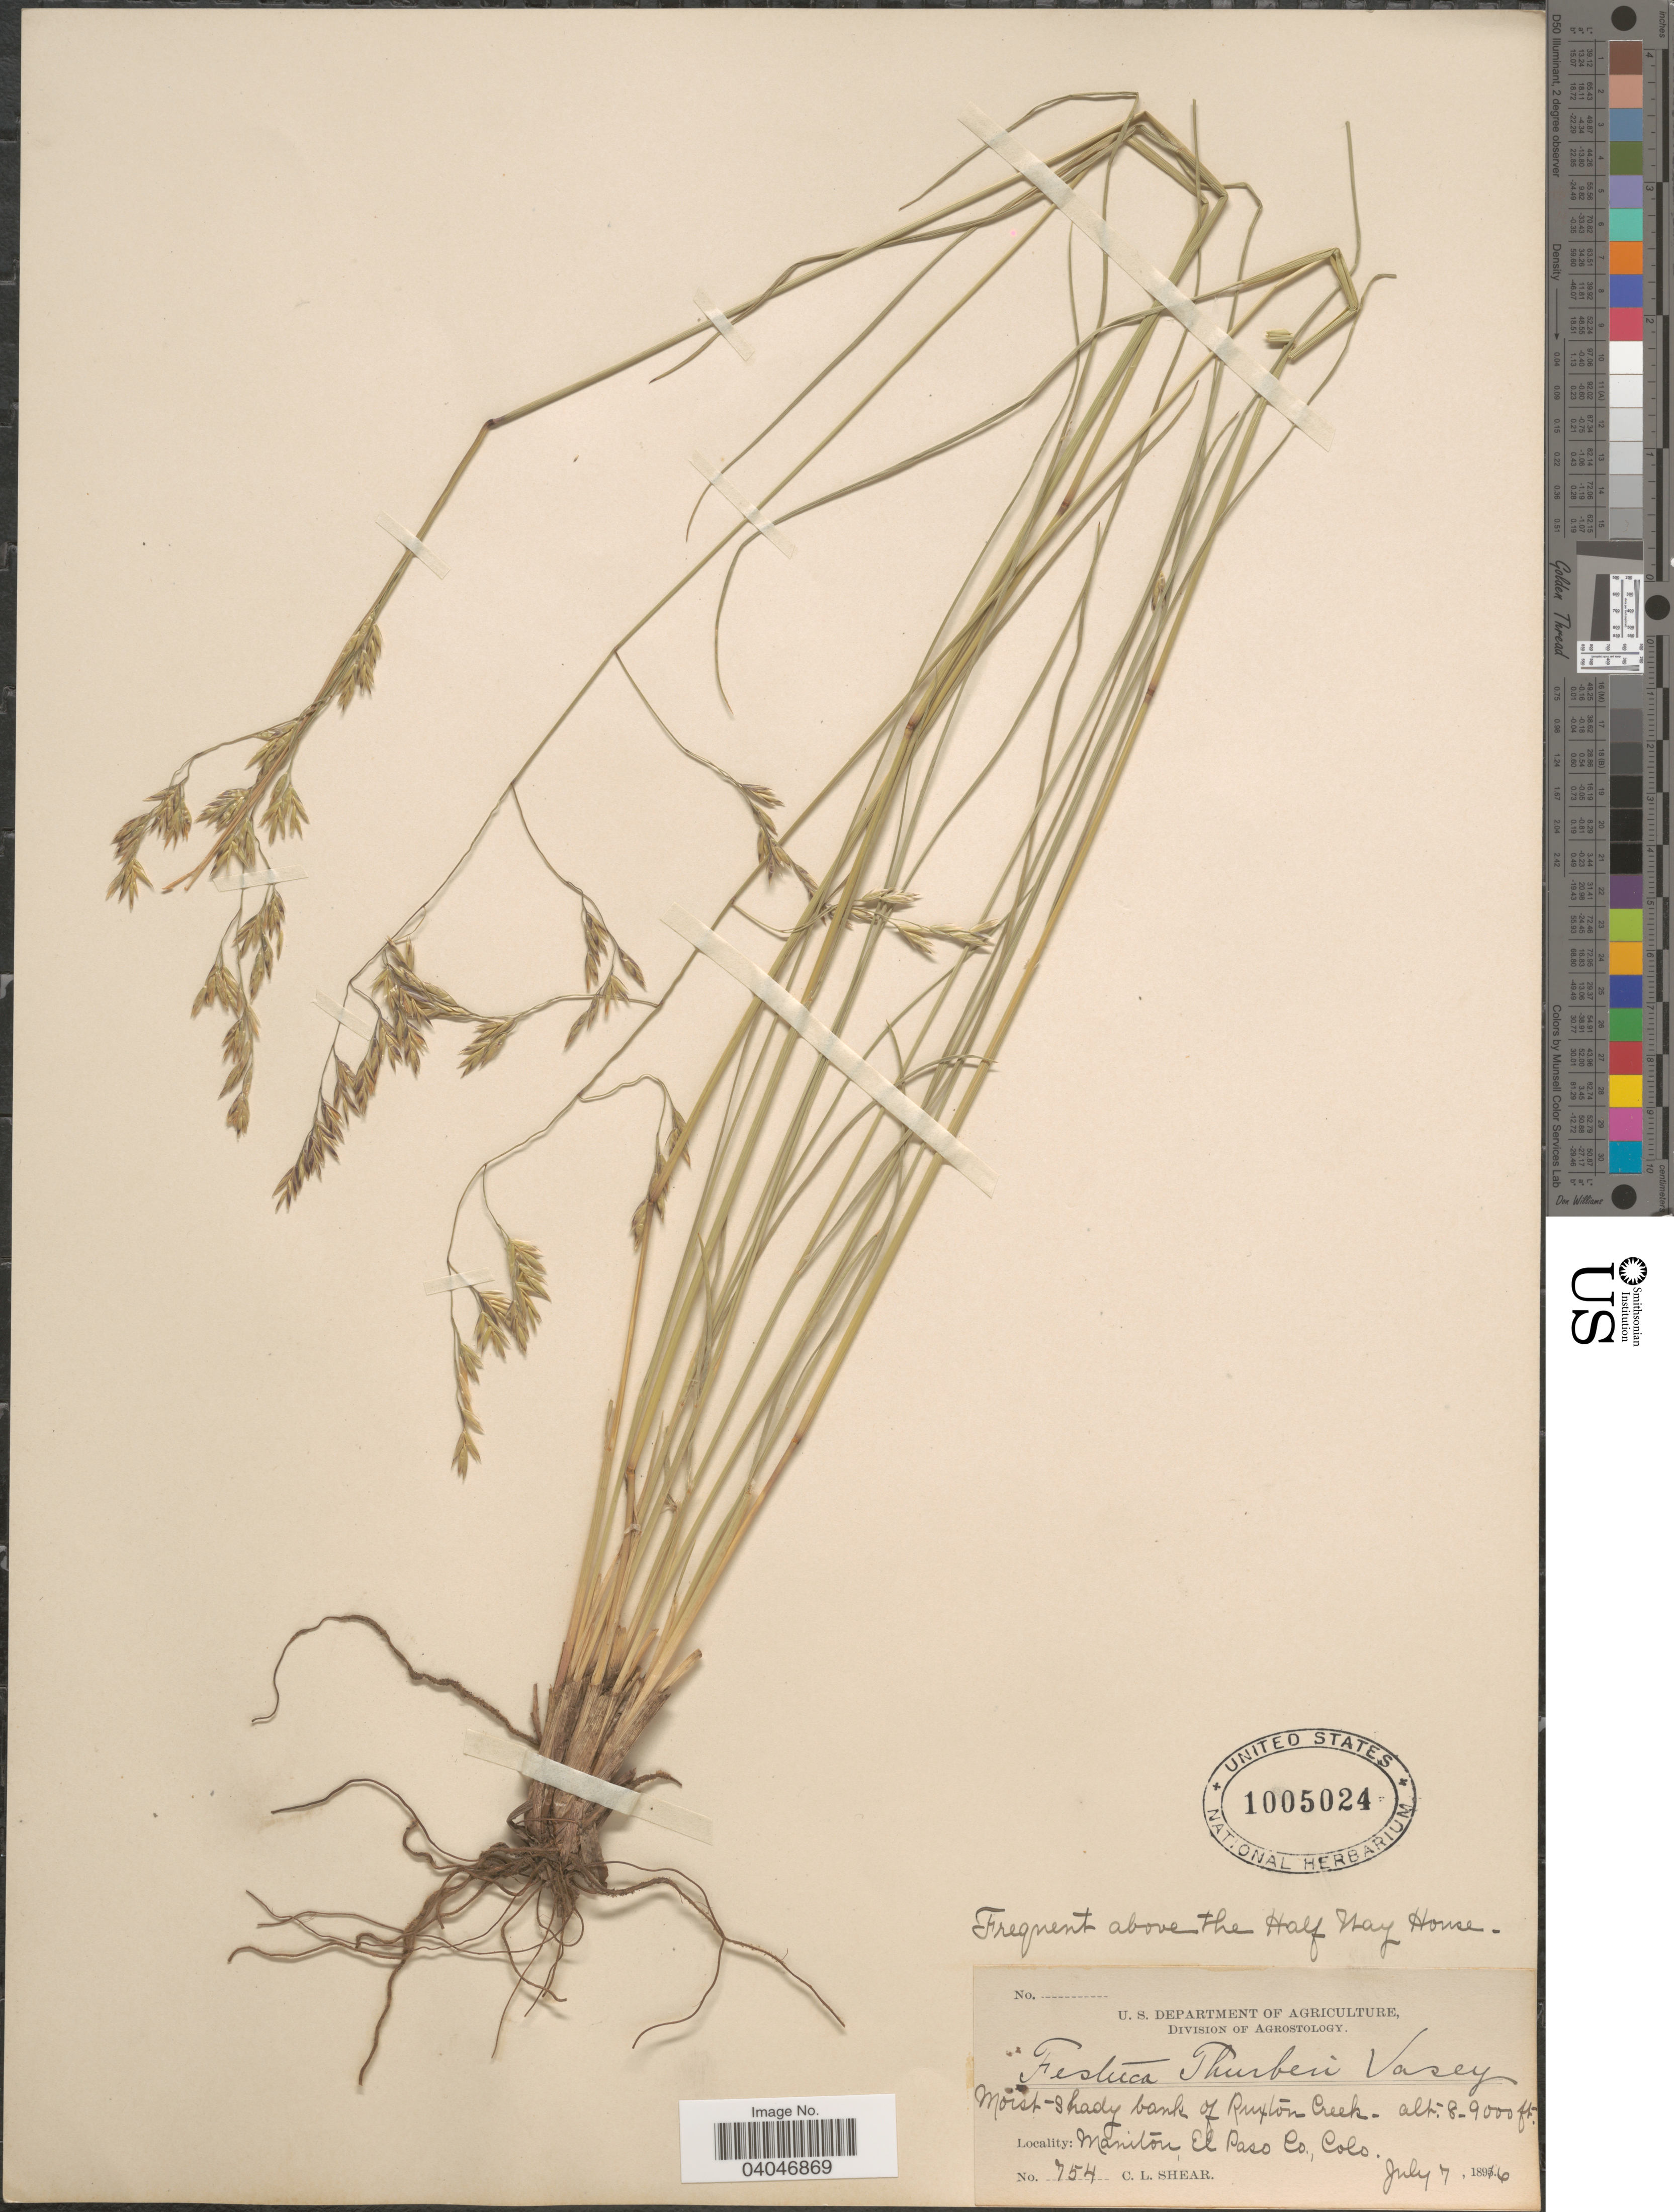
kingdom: Plantae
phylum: Tracheophyta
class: Liliopsida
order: Poales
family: Poaceae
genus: Festuca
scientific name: Festuca thurberi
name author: Vasey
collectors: C. L. Shear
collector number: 754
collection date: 1896-07-07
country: United States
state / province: Colorado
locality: Bank of Ruxton Creek. Maniton, El Pass Co.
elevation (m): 2438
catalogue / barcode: US 1005024